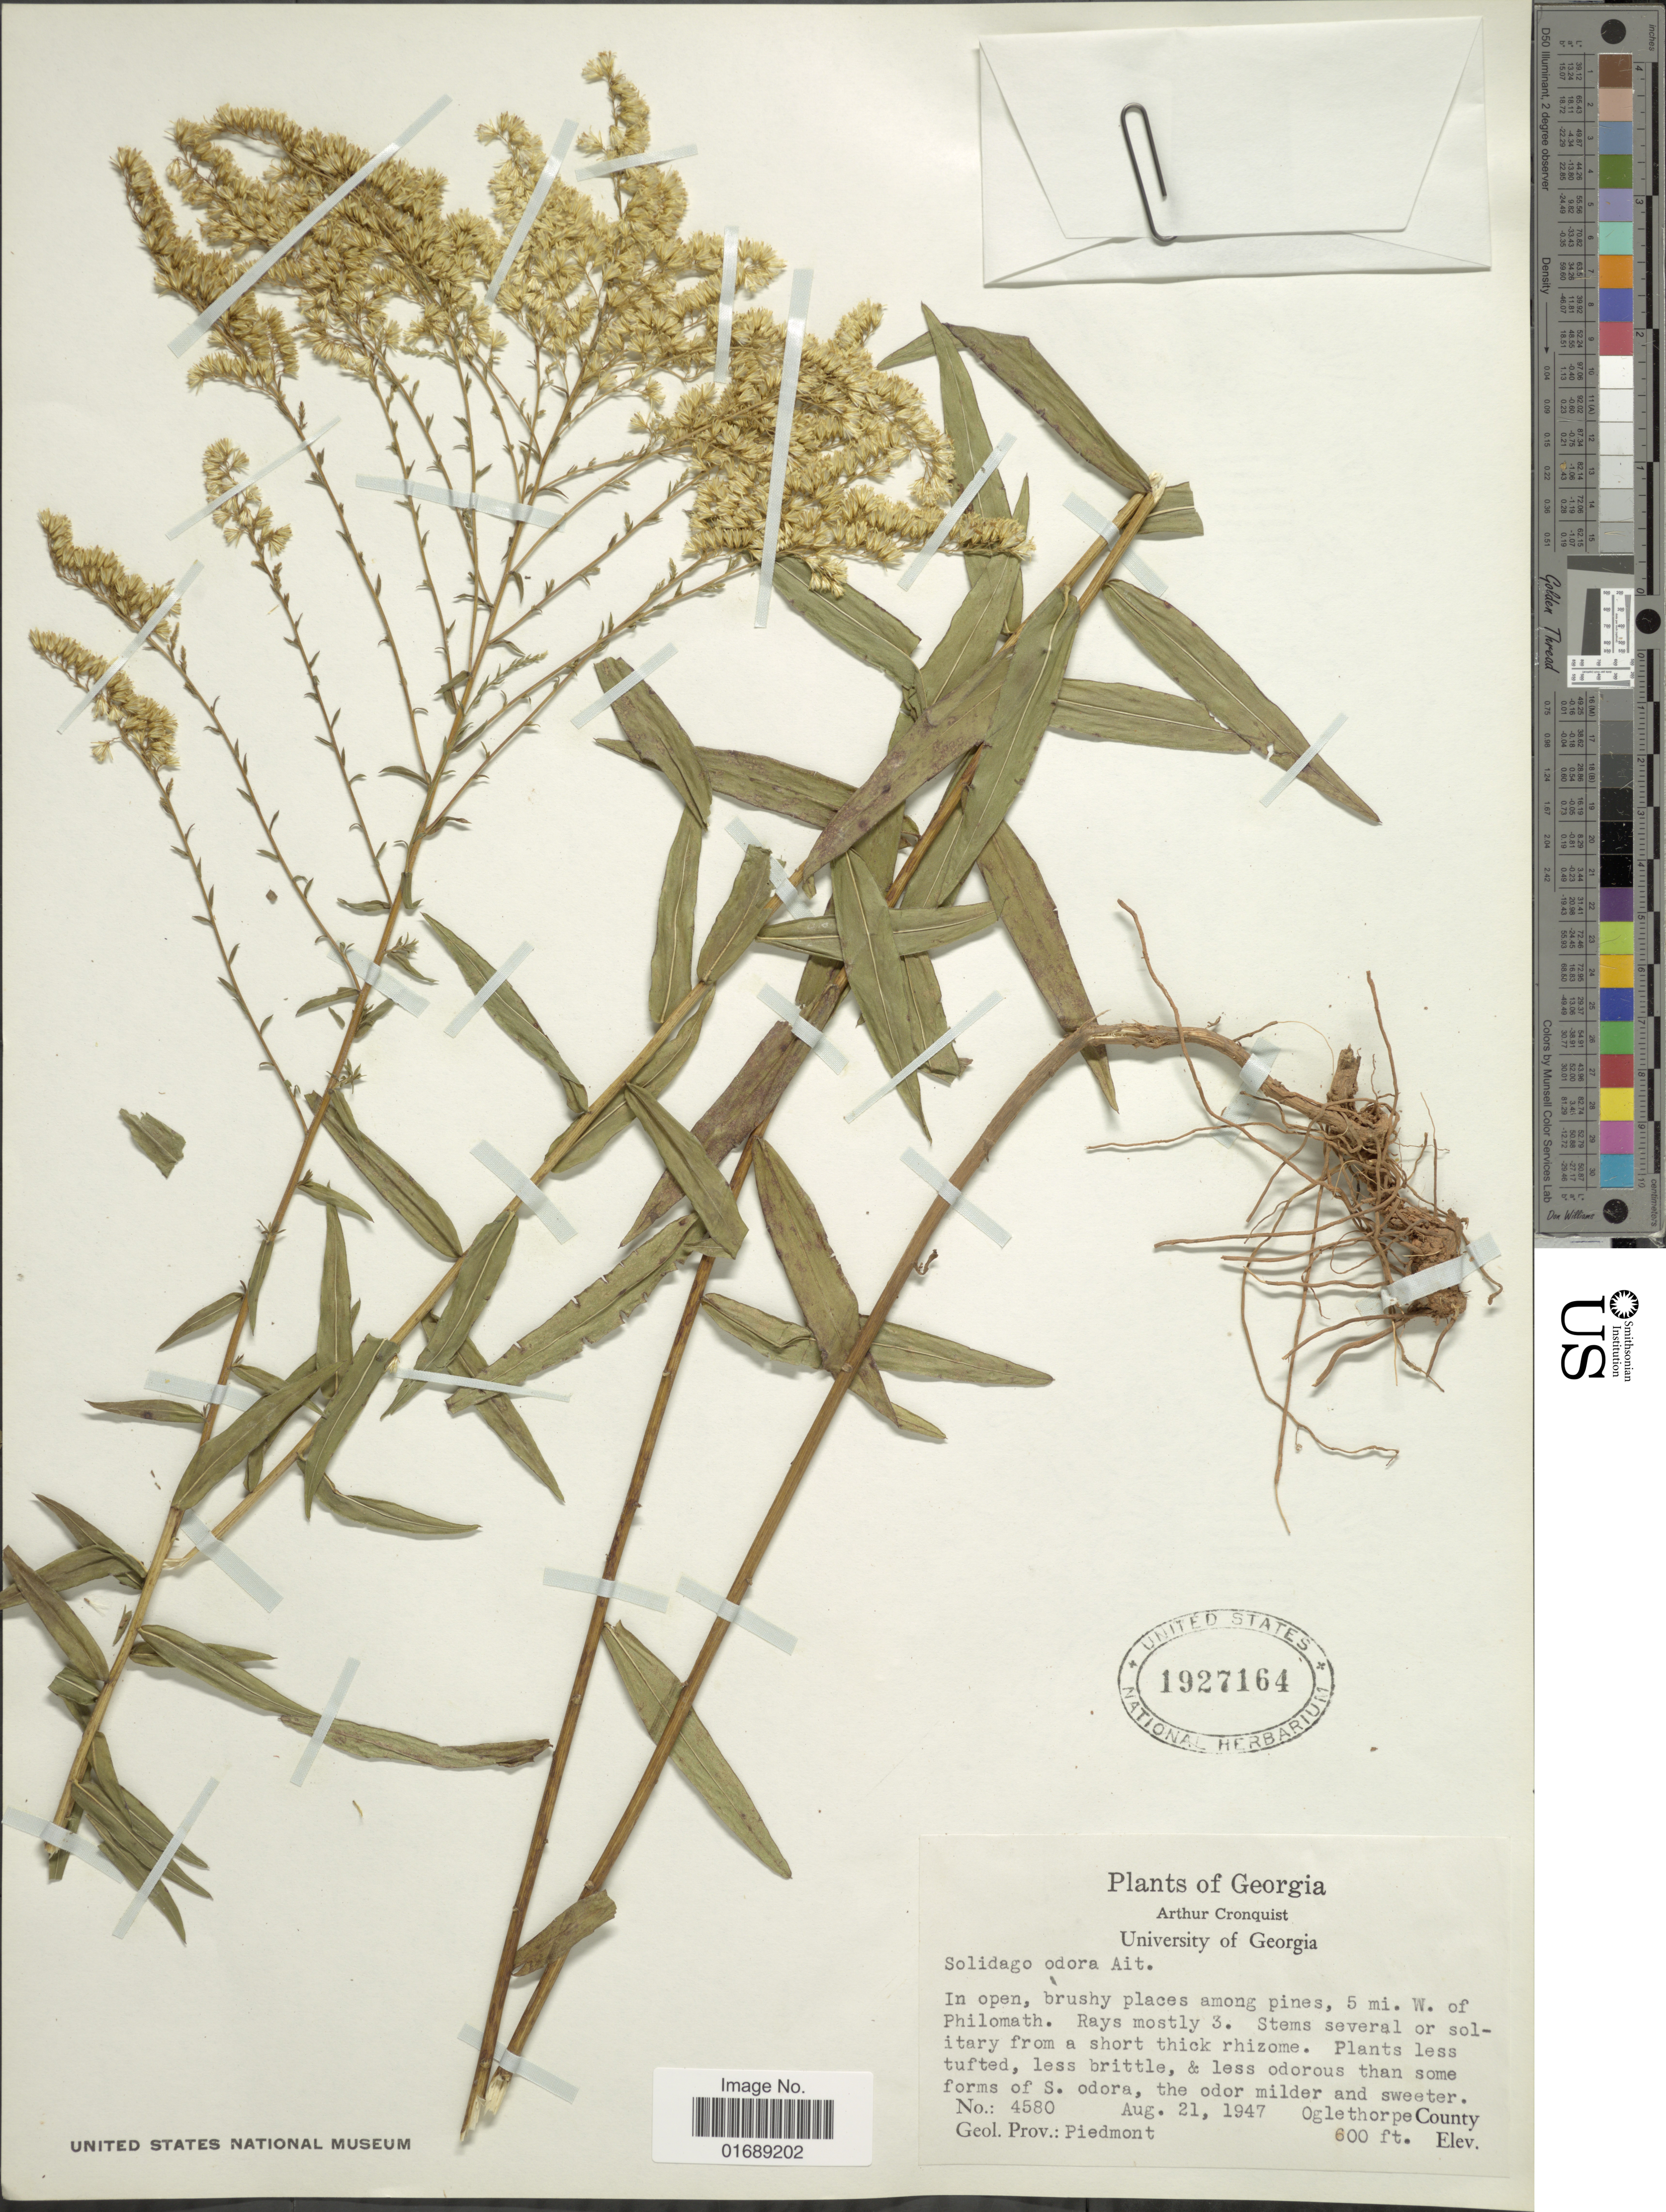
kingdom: Plantae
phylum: Tracheophyta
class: Magnoliopsida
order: Asterales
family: Asteraceae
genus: Solidago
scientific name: Solidago odora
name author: Aiton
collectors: A. J. Cronquist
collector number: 4580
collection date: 1947-08-21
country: United States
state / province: Georgia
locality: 5 mi. W. of Philomath, Oglethorpe County, Geol. Prov.: Piedmont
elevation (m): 183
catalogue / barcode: US 1927164